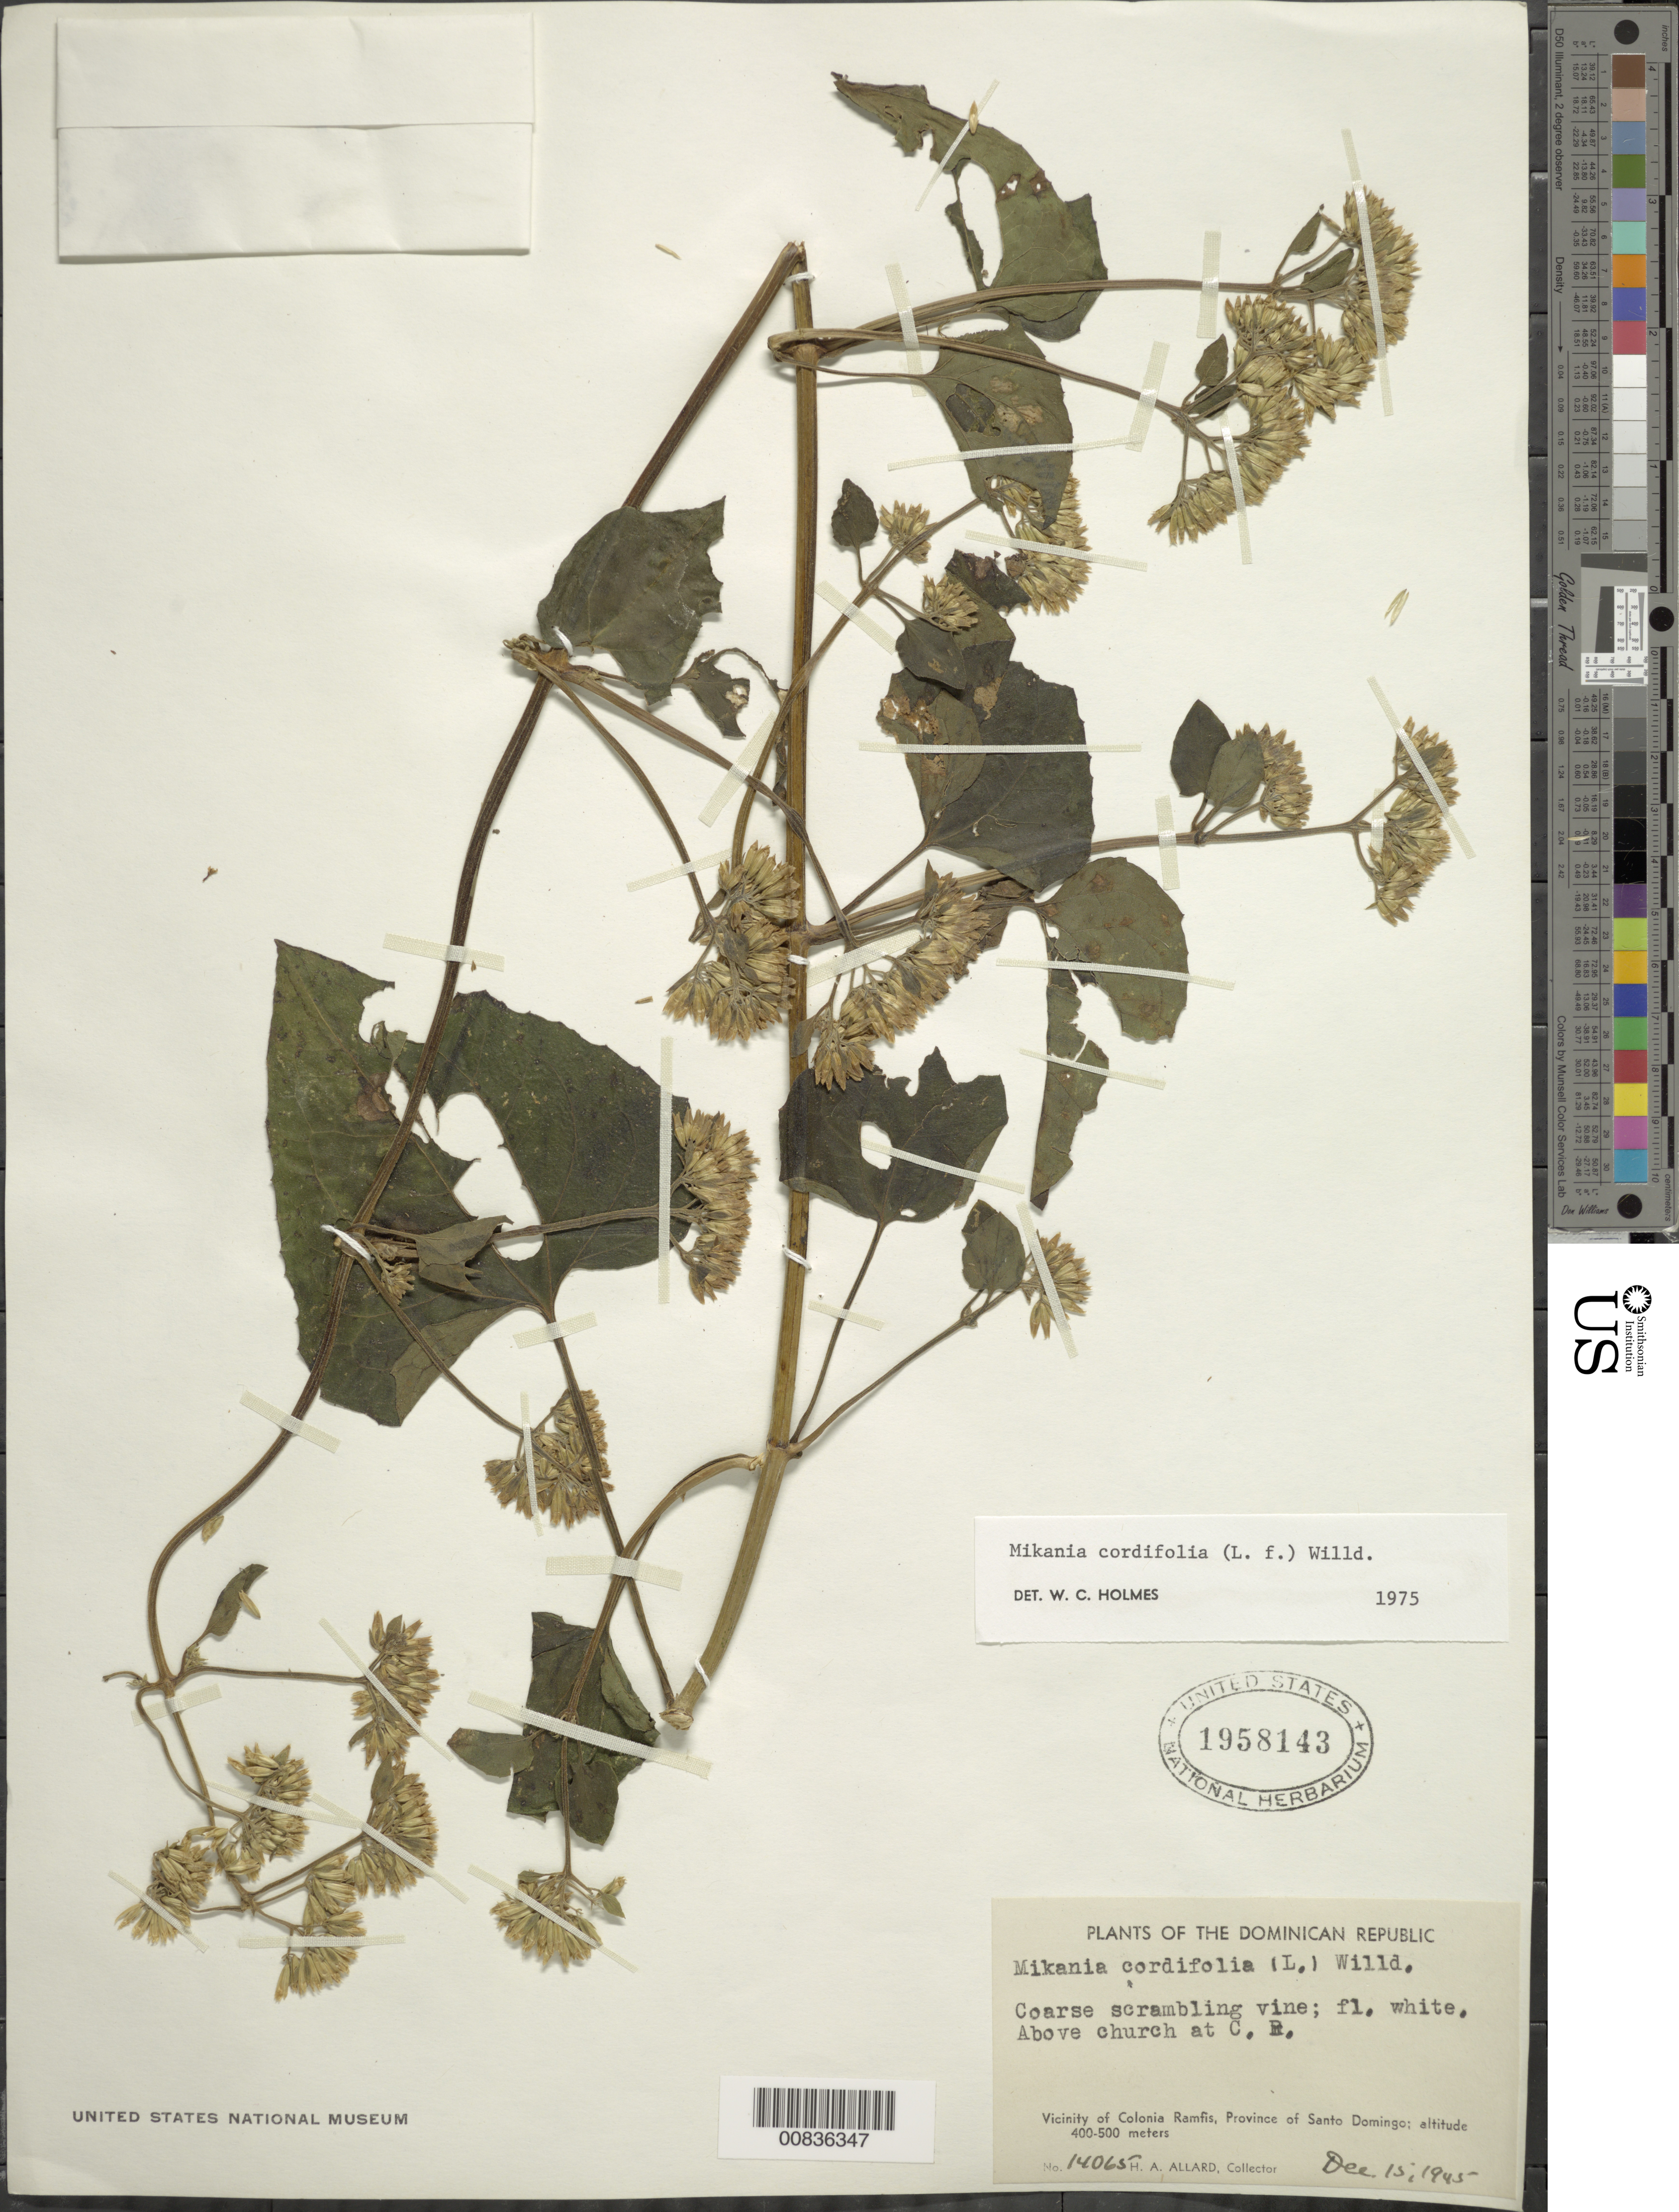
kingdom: Plantae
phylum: Tracheophyta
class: Magnoliopsida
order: Asterales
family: Asteraceae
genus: Mikania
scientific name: Mikania cordifolia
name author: Kunth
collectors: H. A. Allard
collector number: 14065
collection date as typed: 15 Dec 1945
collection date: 1945-12-15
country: Dominican Republic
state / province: Distrito Nacional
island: Hispaniola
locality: Vicinity of Colonia Ramfis, above church at CR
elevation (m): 400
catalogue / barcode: US 1958143